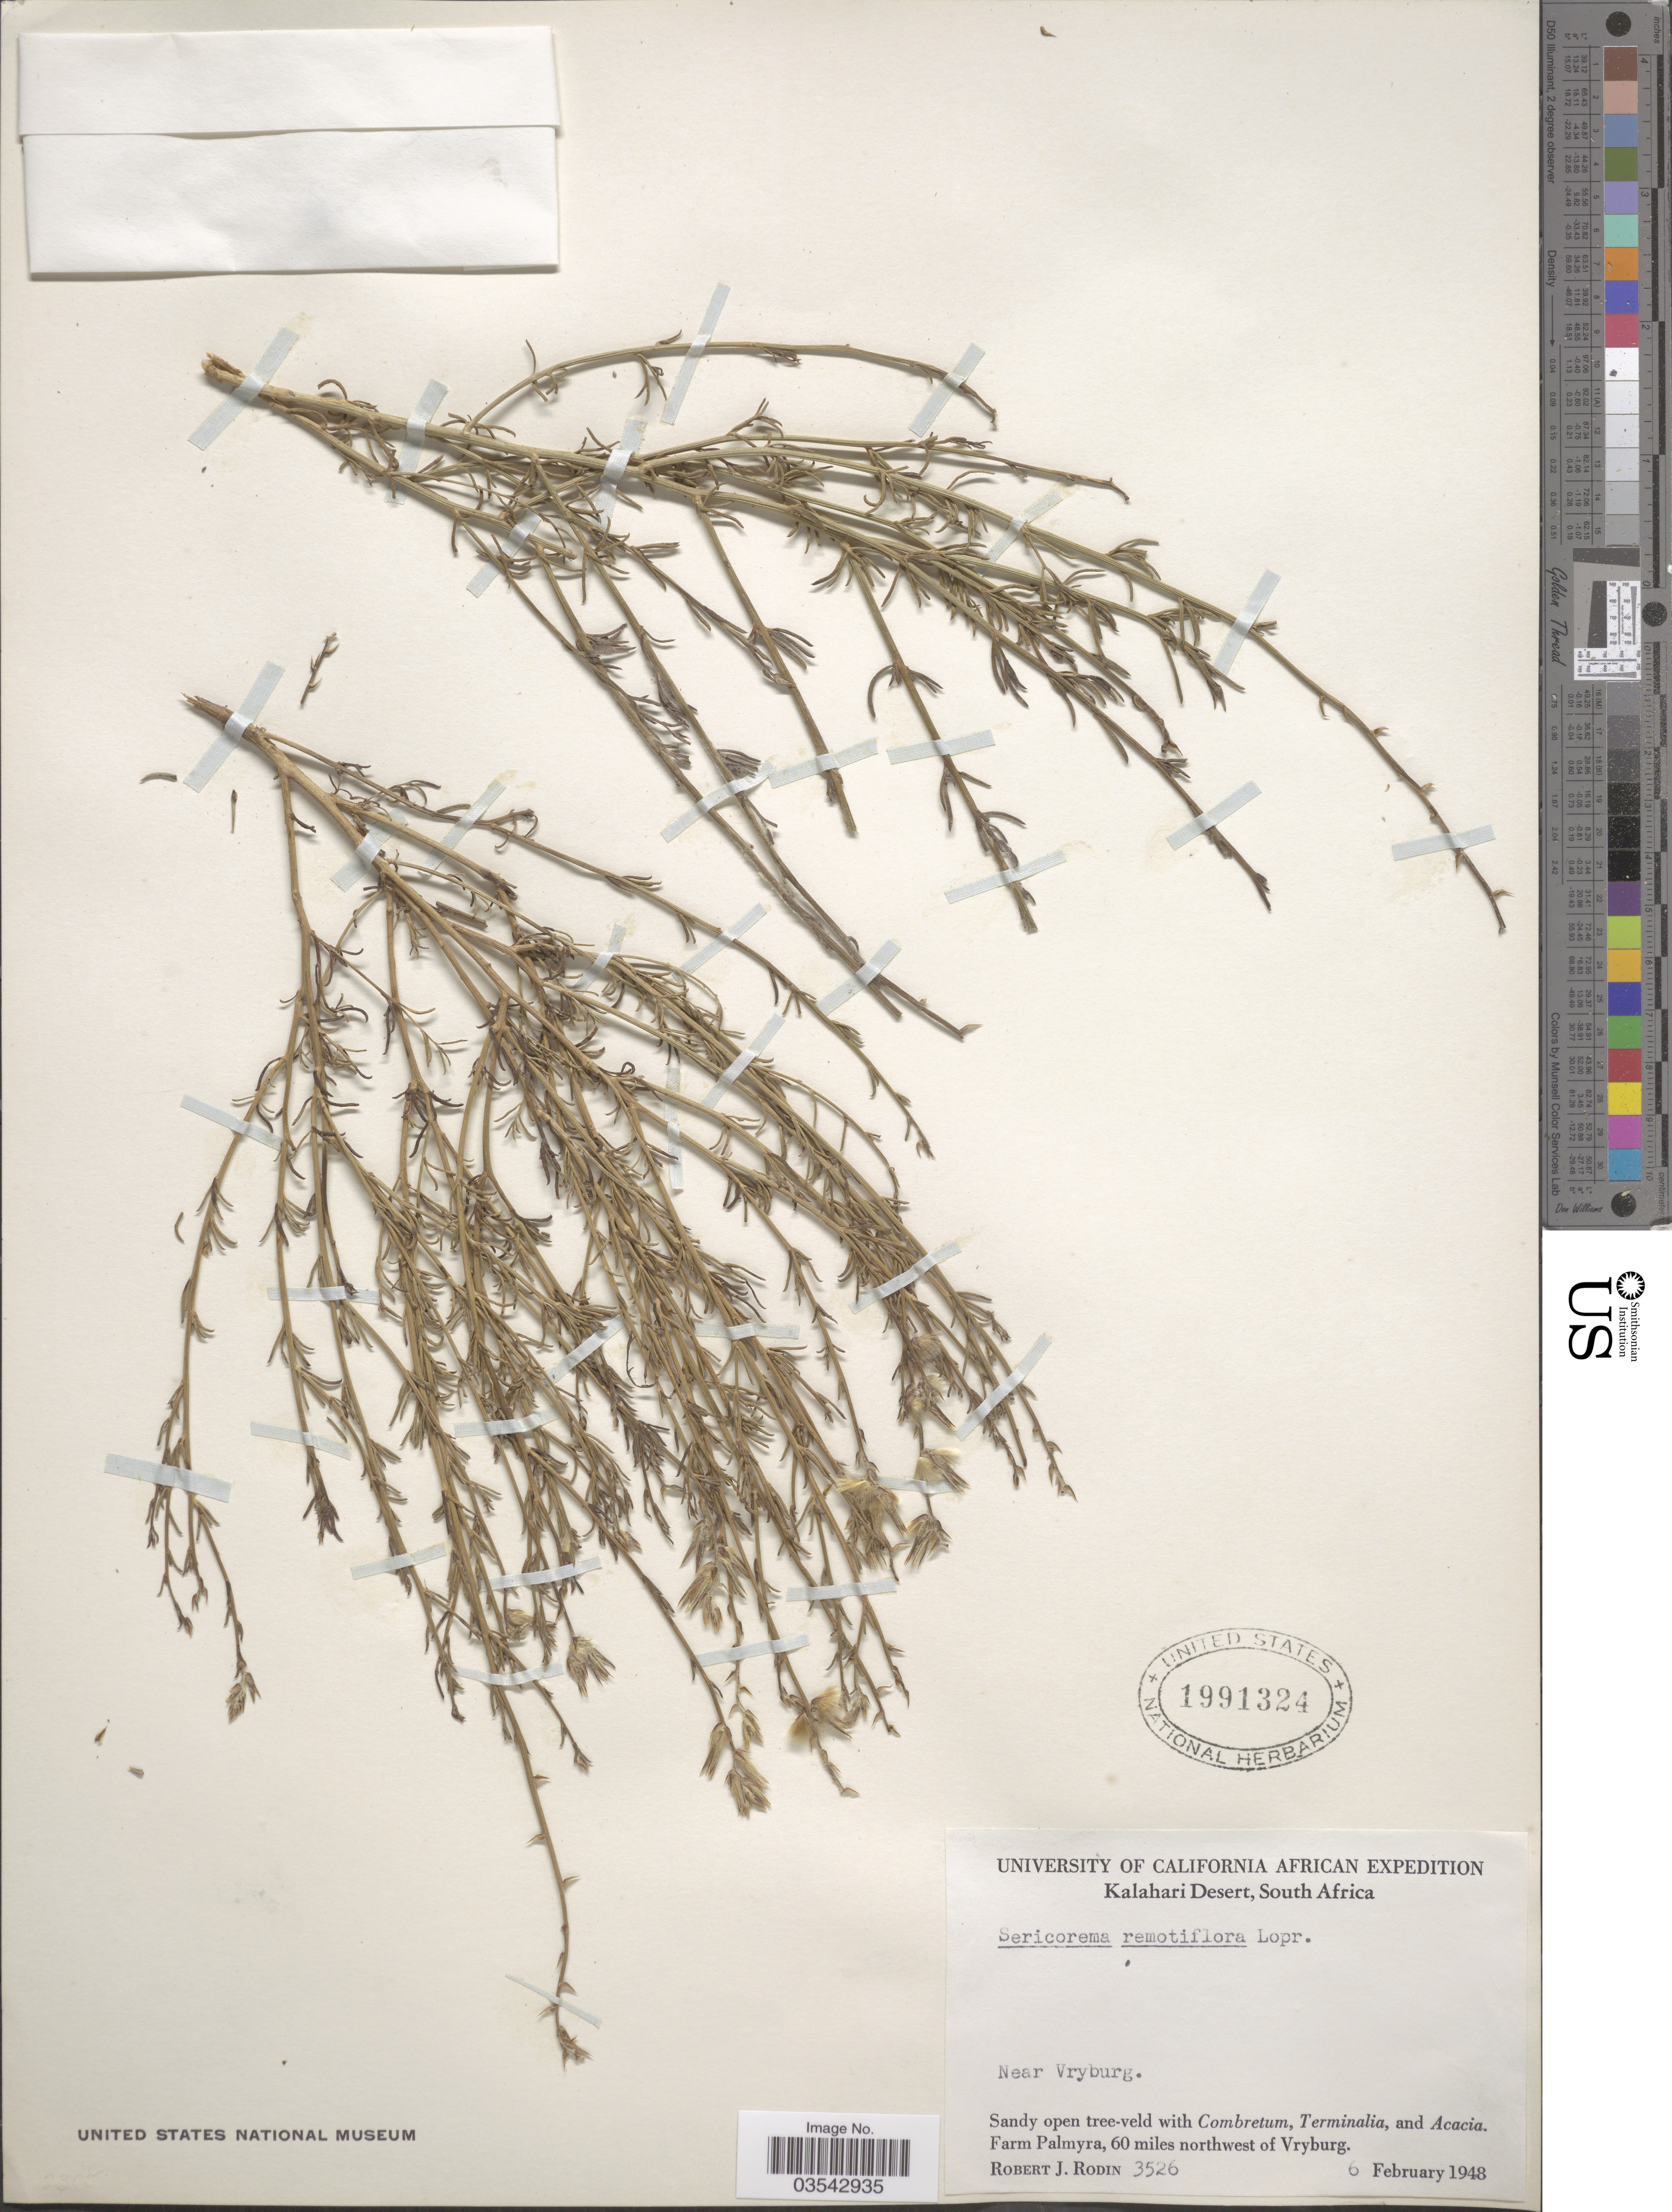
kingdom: Plantae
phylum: Tracheophyta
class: Magnoliopsida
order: Caryophyllales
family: Amaranthaceae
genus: Sericocoma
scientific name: Sericocoma remotiflora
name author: Hook. f.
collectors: R. J. Rodin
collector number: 3526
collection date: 1948-02-06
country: South Africa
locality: Kalahari Desert. Near Vryburg. Farm Palmyra, 60 miles northwest of Vryburg.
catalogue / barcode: US 1991324